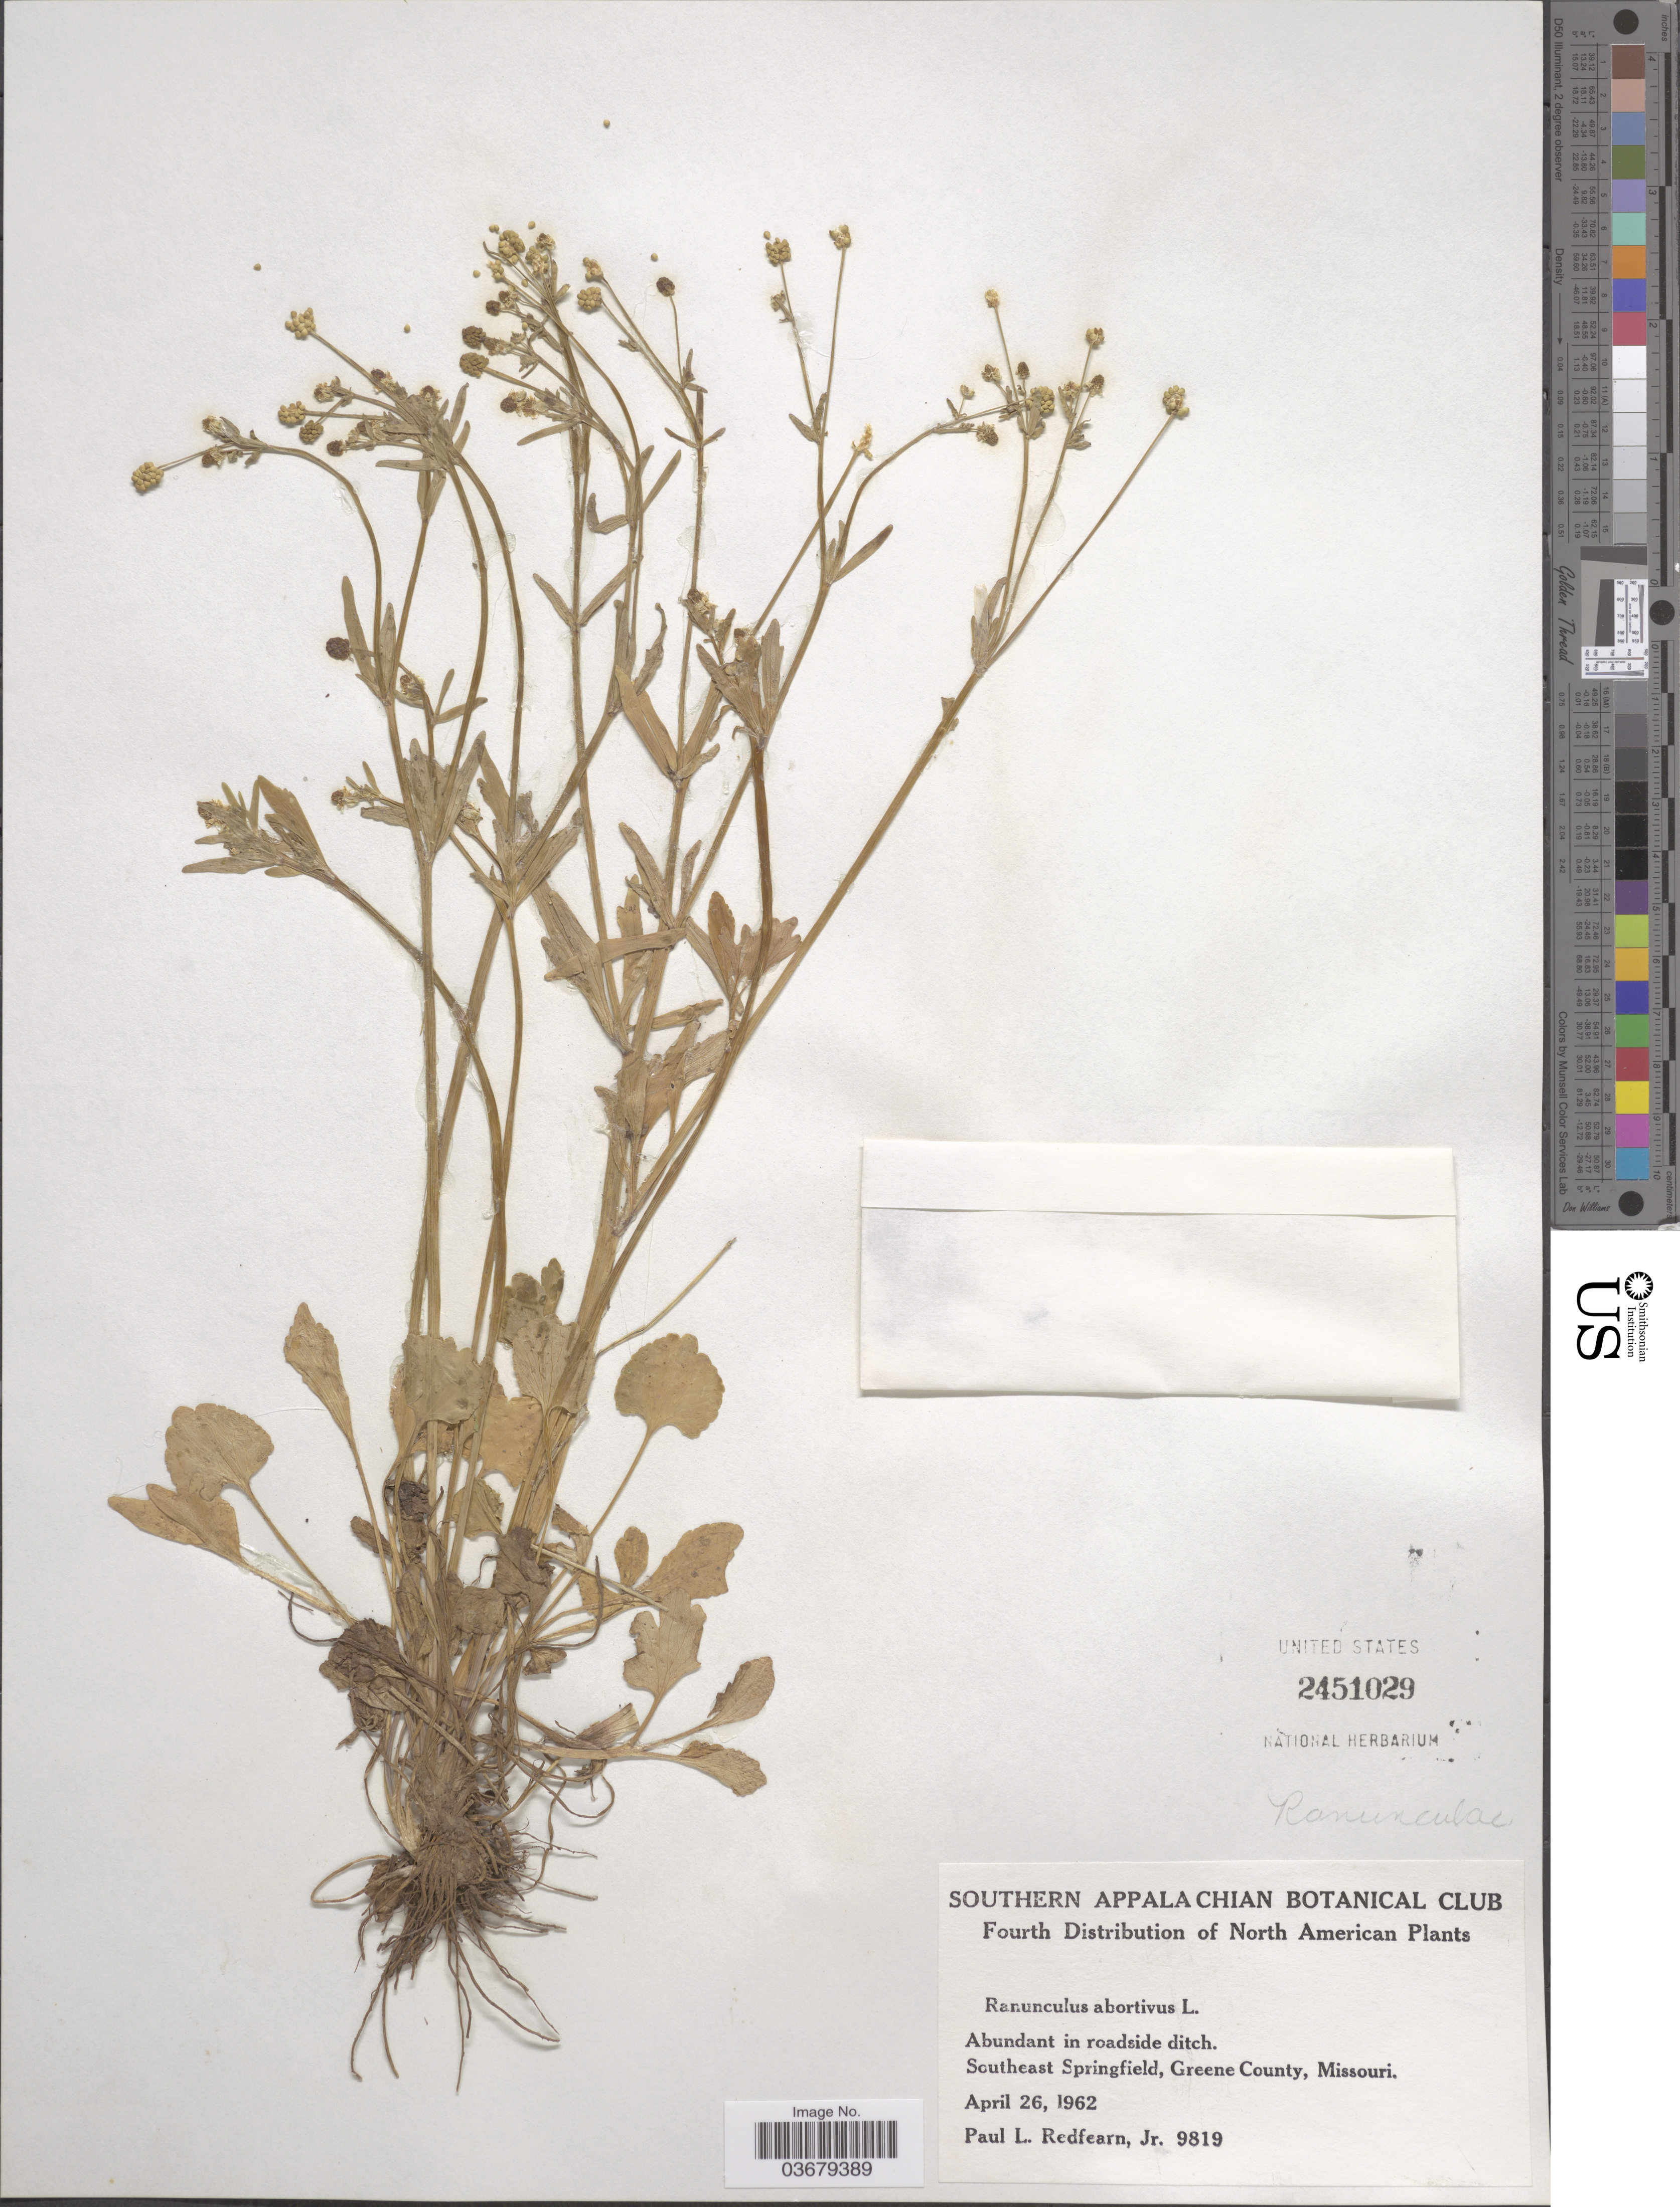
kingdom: Plantae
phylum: Tracheophyta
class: Magnoliopsida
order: Ranunculales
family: Ranunculaceae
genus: Ranunculus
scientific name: Ranunculus abortivus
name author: L.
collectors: P. Redfearn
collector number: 9819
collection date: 1912-04-26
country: United States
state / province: Missouri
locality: Southeast Springfield, Greene County.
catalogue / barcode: US 2451029